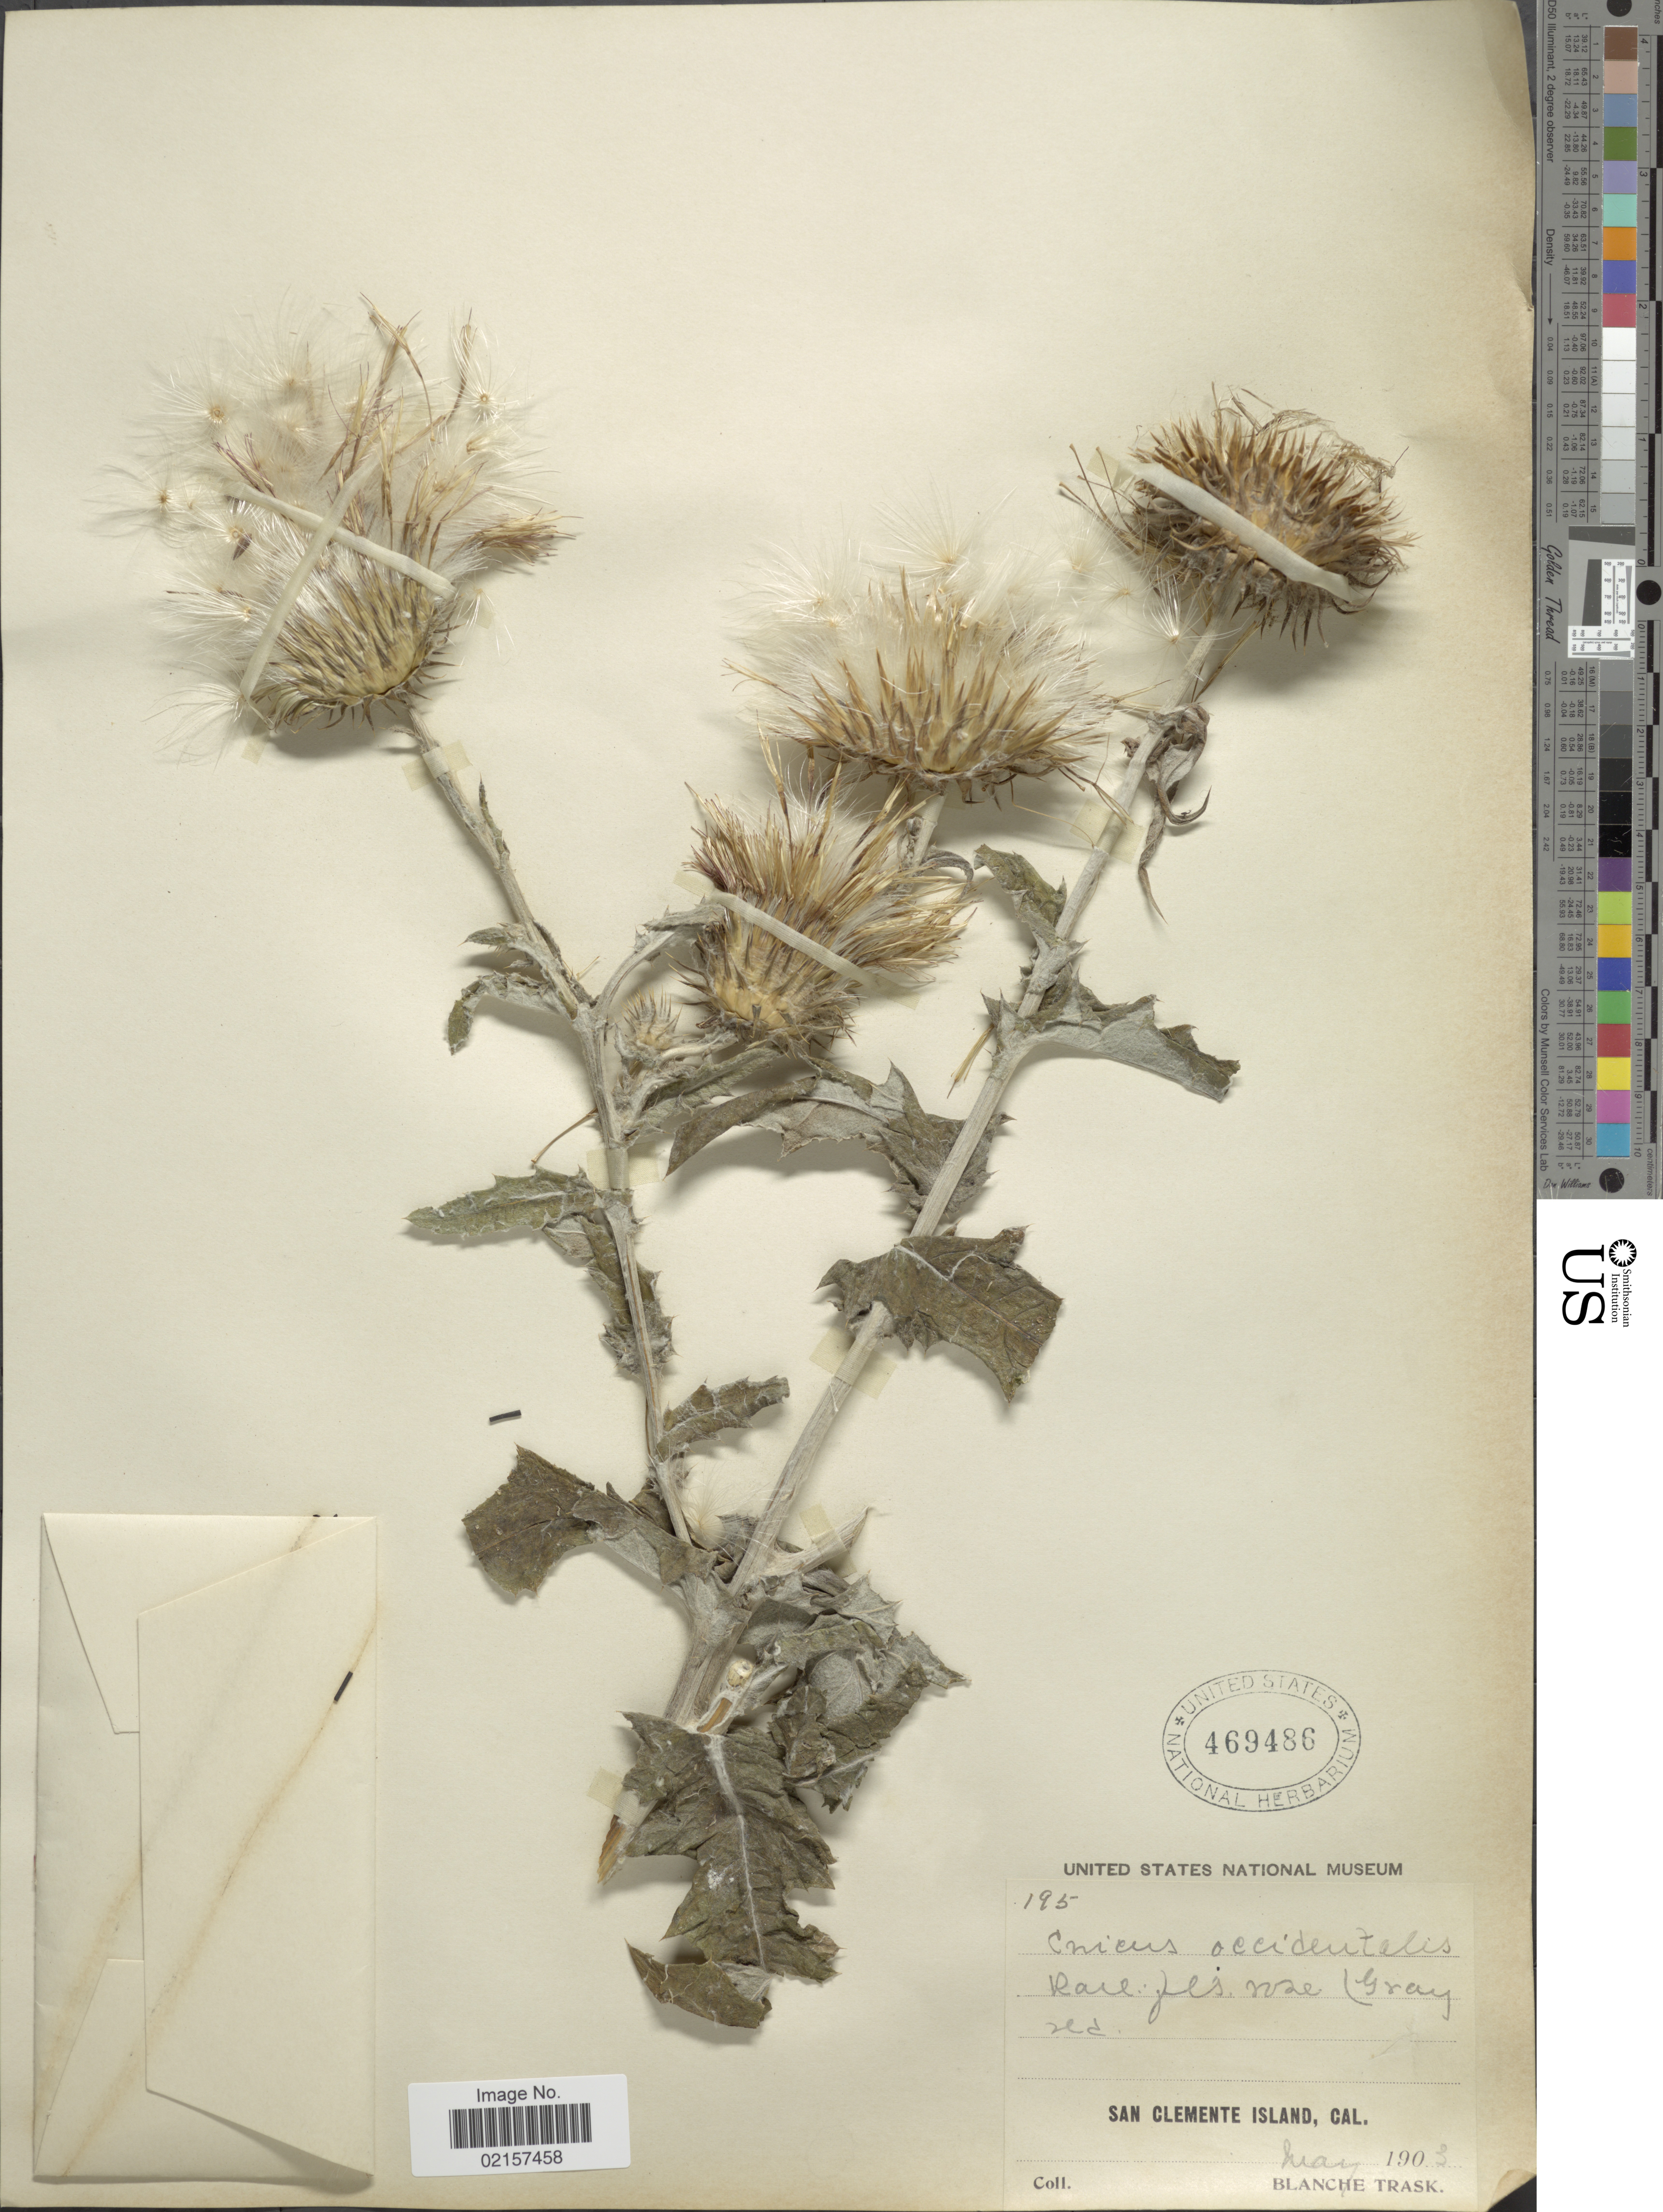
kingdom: Plantae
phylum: Tracheophyta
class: Magnoliopsida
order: Asterales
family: Asteraceae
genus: Cirsium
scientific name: Cirsium occidentale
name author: (Nutt.) Jeps.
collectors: B. Trask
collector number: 195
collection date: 1903-05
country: United States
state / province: California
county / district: Los Angeles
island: San Clemente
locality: San Clemente Island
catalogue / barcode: US 469486